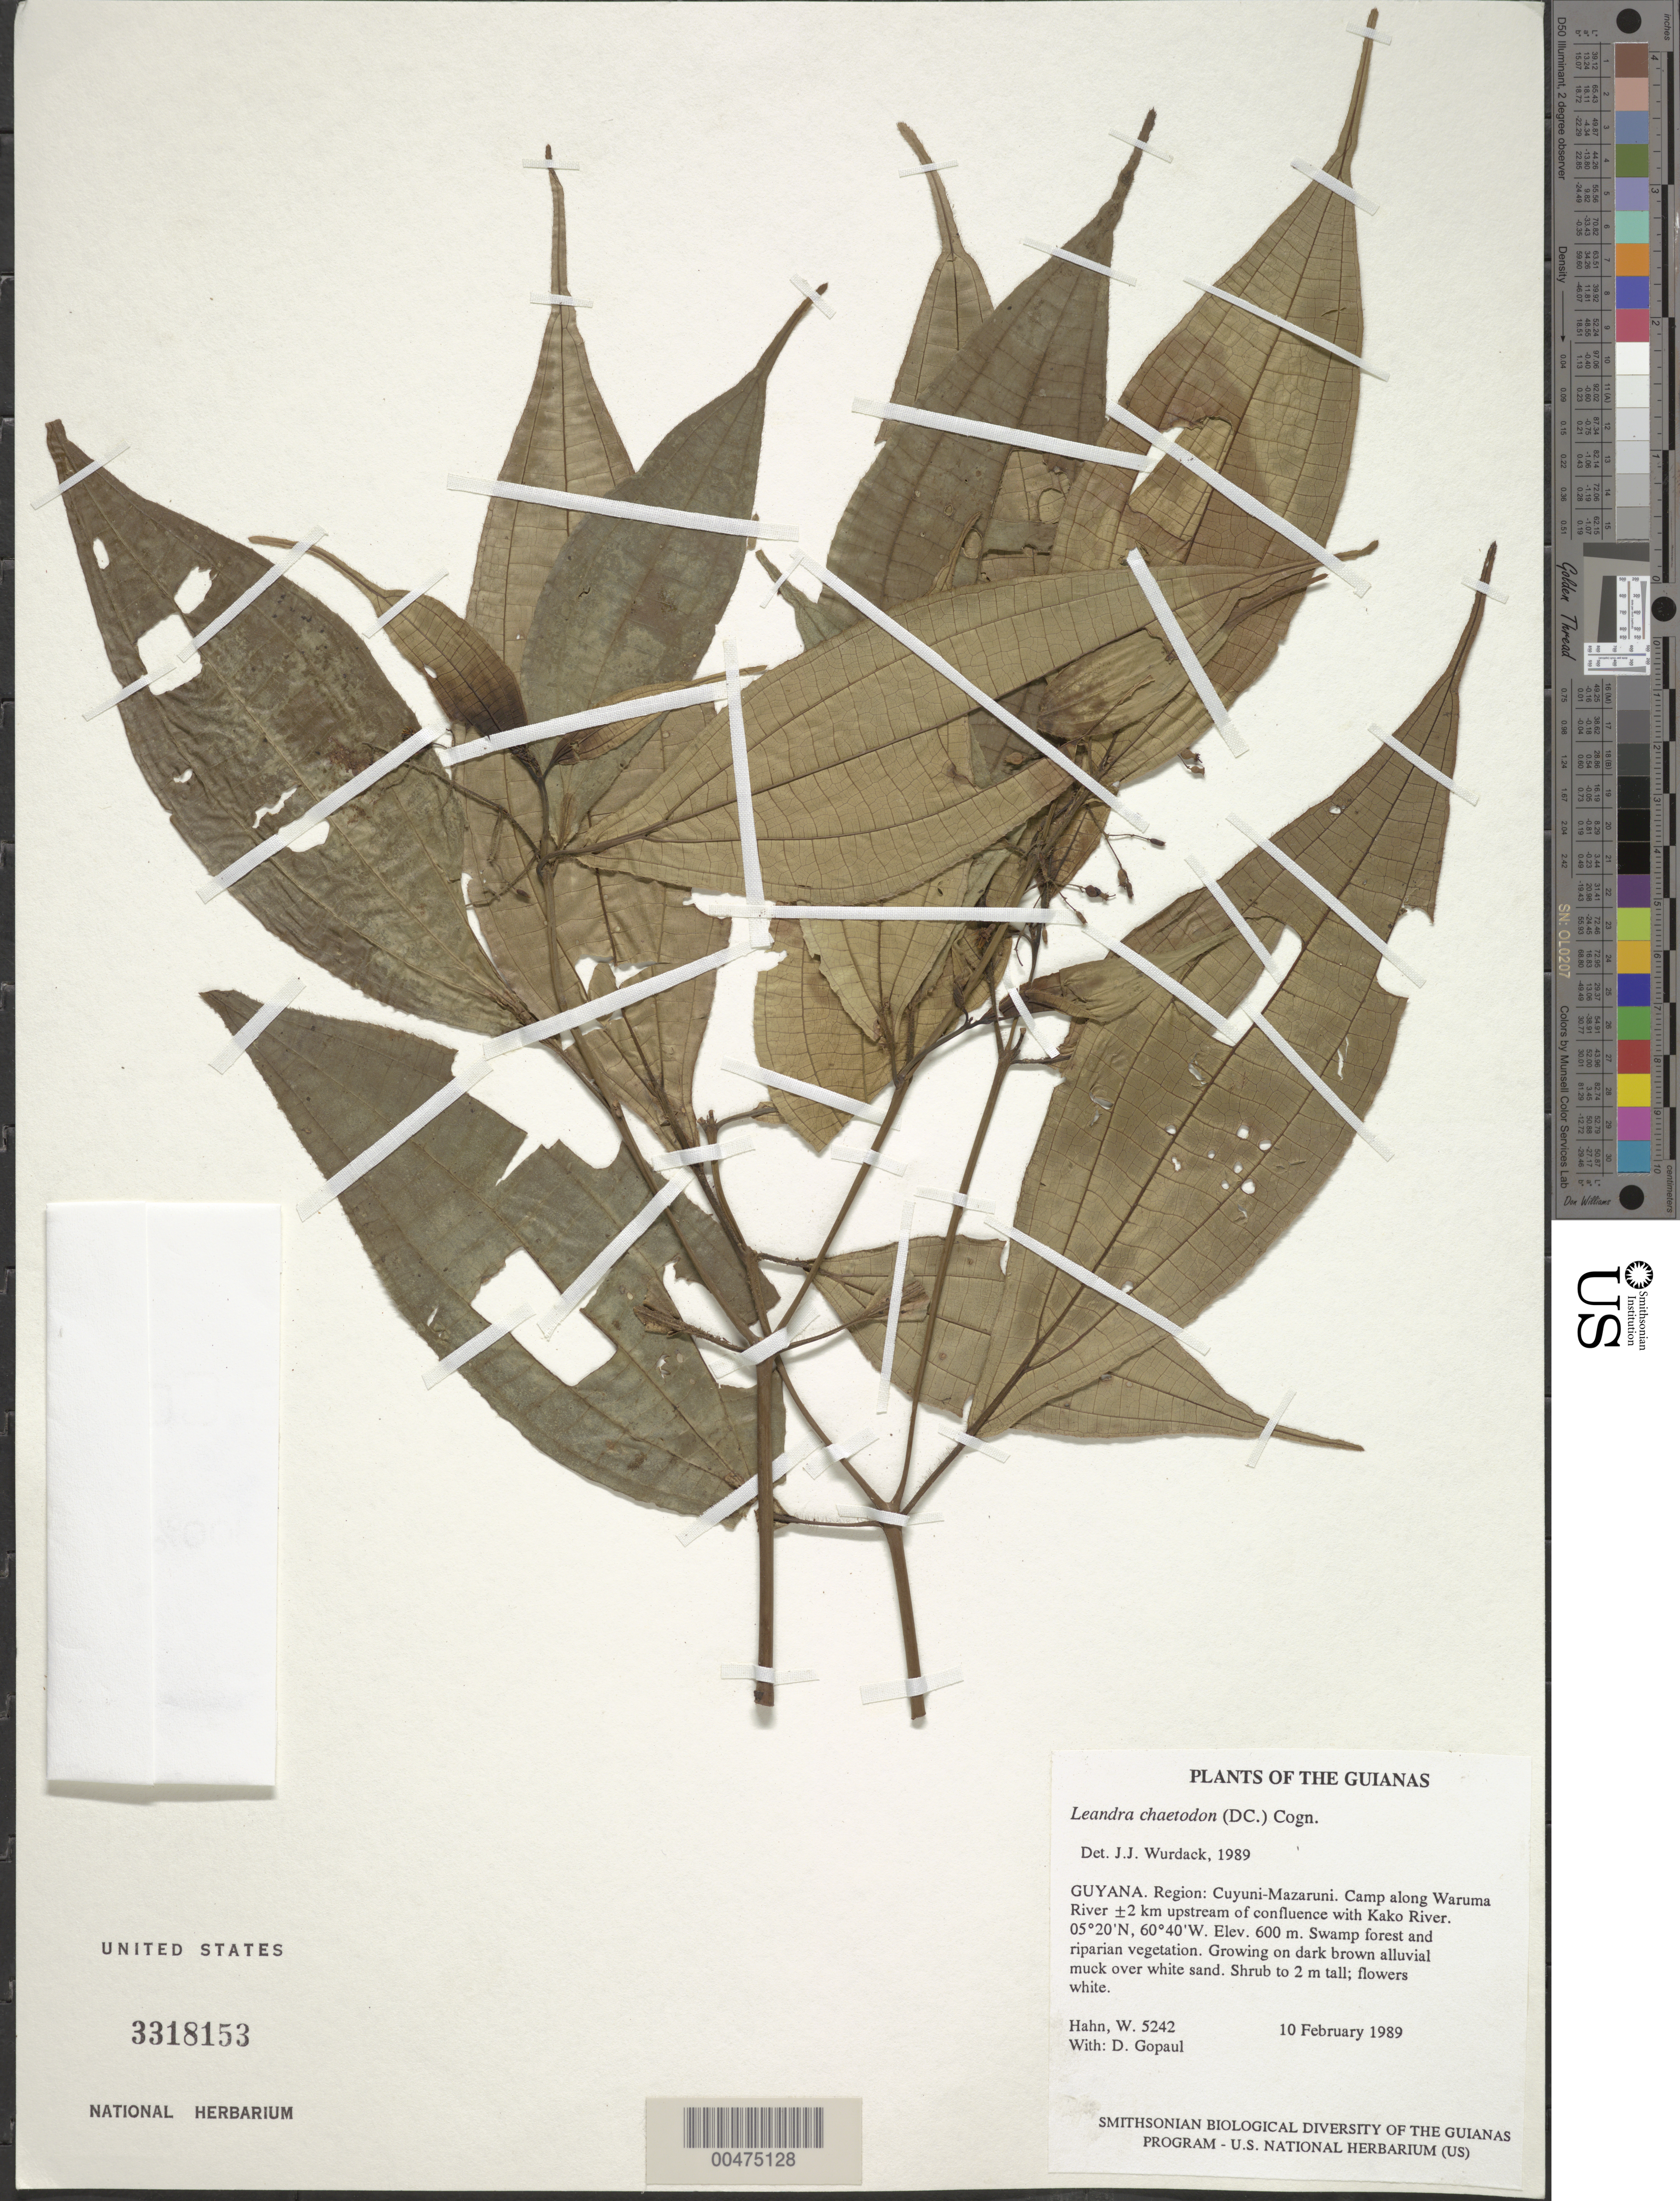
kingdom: Plantae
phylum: Tracheophyta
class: Magnoliopsida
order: Myrtales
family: Melastomataceae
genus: Leandra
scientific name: Leandra chaetodon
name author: (DC.) Cogn.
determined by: Wurdack, John J., (US), US (UNITED STATES)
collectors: W. Hahn & D. Gopaul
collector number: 5242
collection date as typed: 10 February 1989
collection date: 1989-02-10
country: Guyana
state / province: Cuyuni-Mazaruni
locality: Camp along Waruma River ±2 km upstream of confluence with Kako River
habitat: Swamp forest and Riparian vegetation Growing on dark brown alluvial muck over white sand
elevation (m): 600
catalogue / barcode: US 3318153